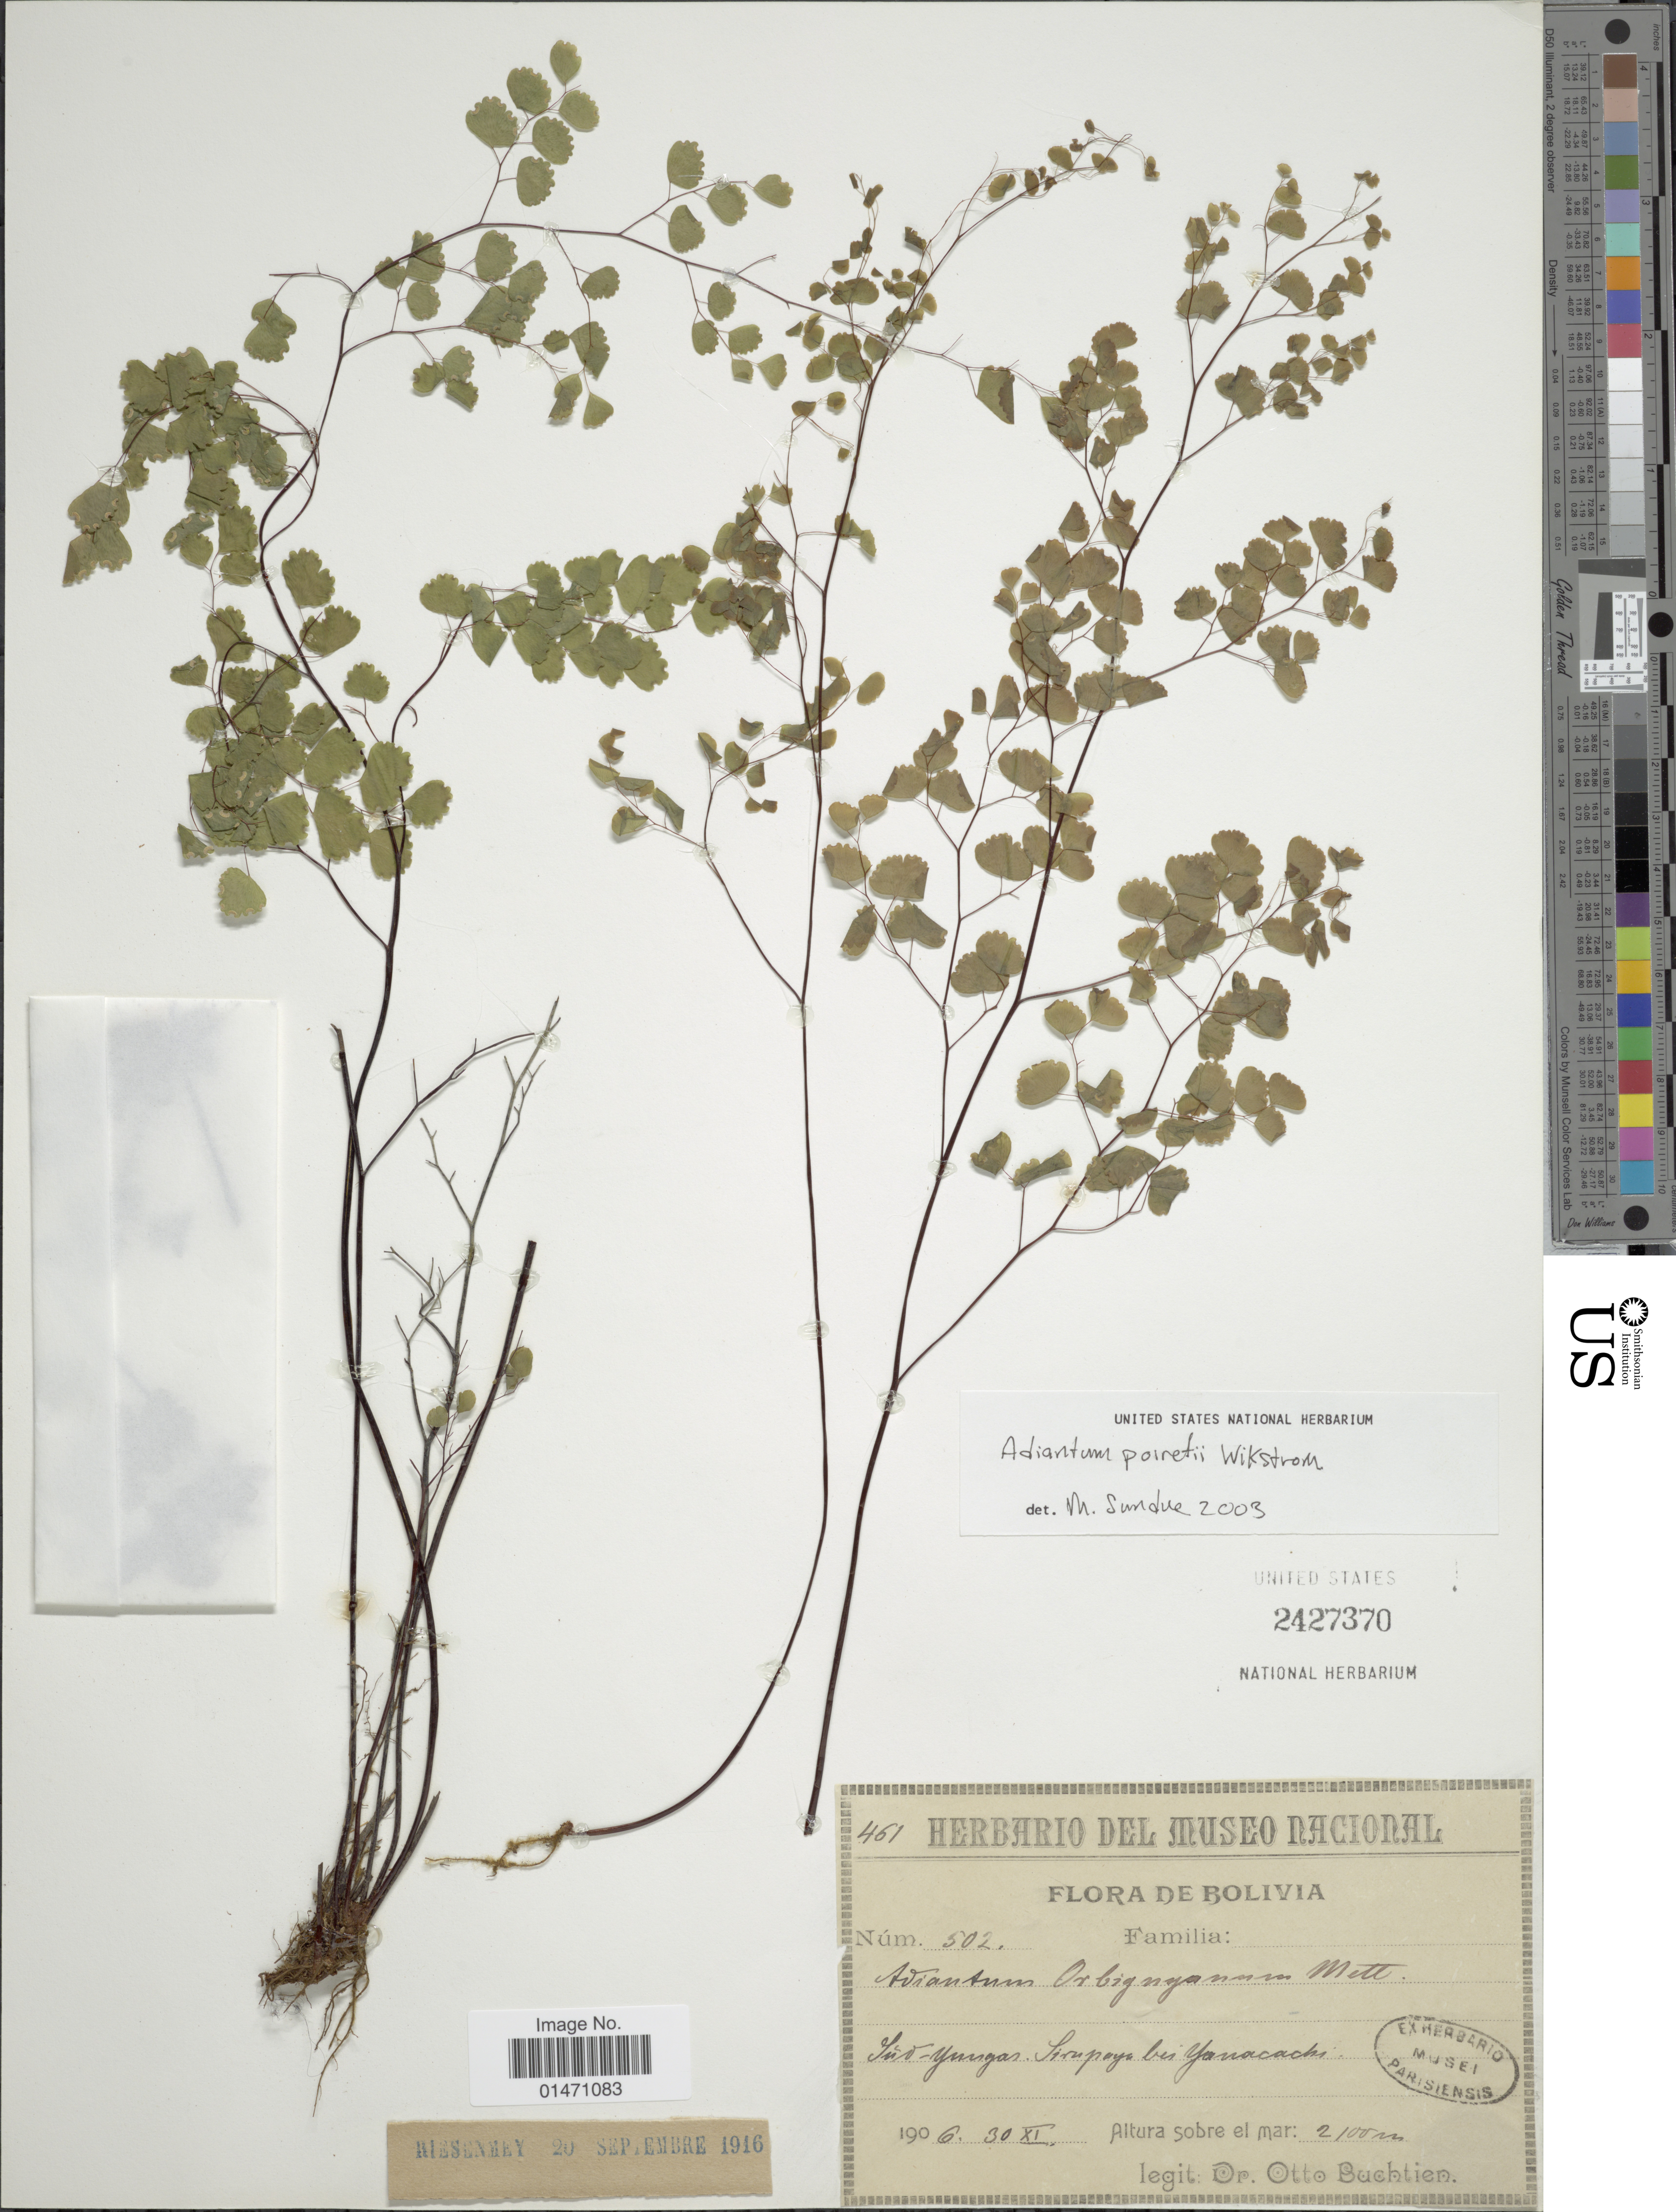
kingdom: Plantae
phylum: Tracheophyta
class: Polypodiopsida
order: Polypodiales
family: Pteridaceae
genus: Adiantum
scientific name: Adiantum poiretii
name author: Wikstr.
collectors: O. Buchtien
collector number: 502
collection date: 1906-11-30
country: Bolivia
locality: Sud-Yungas, Sirupaya bei Yanacachi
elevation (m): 2100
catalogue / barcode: US 2727370